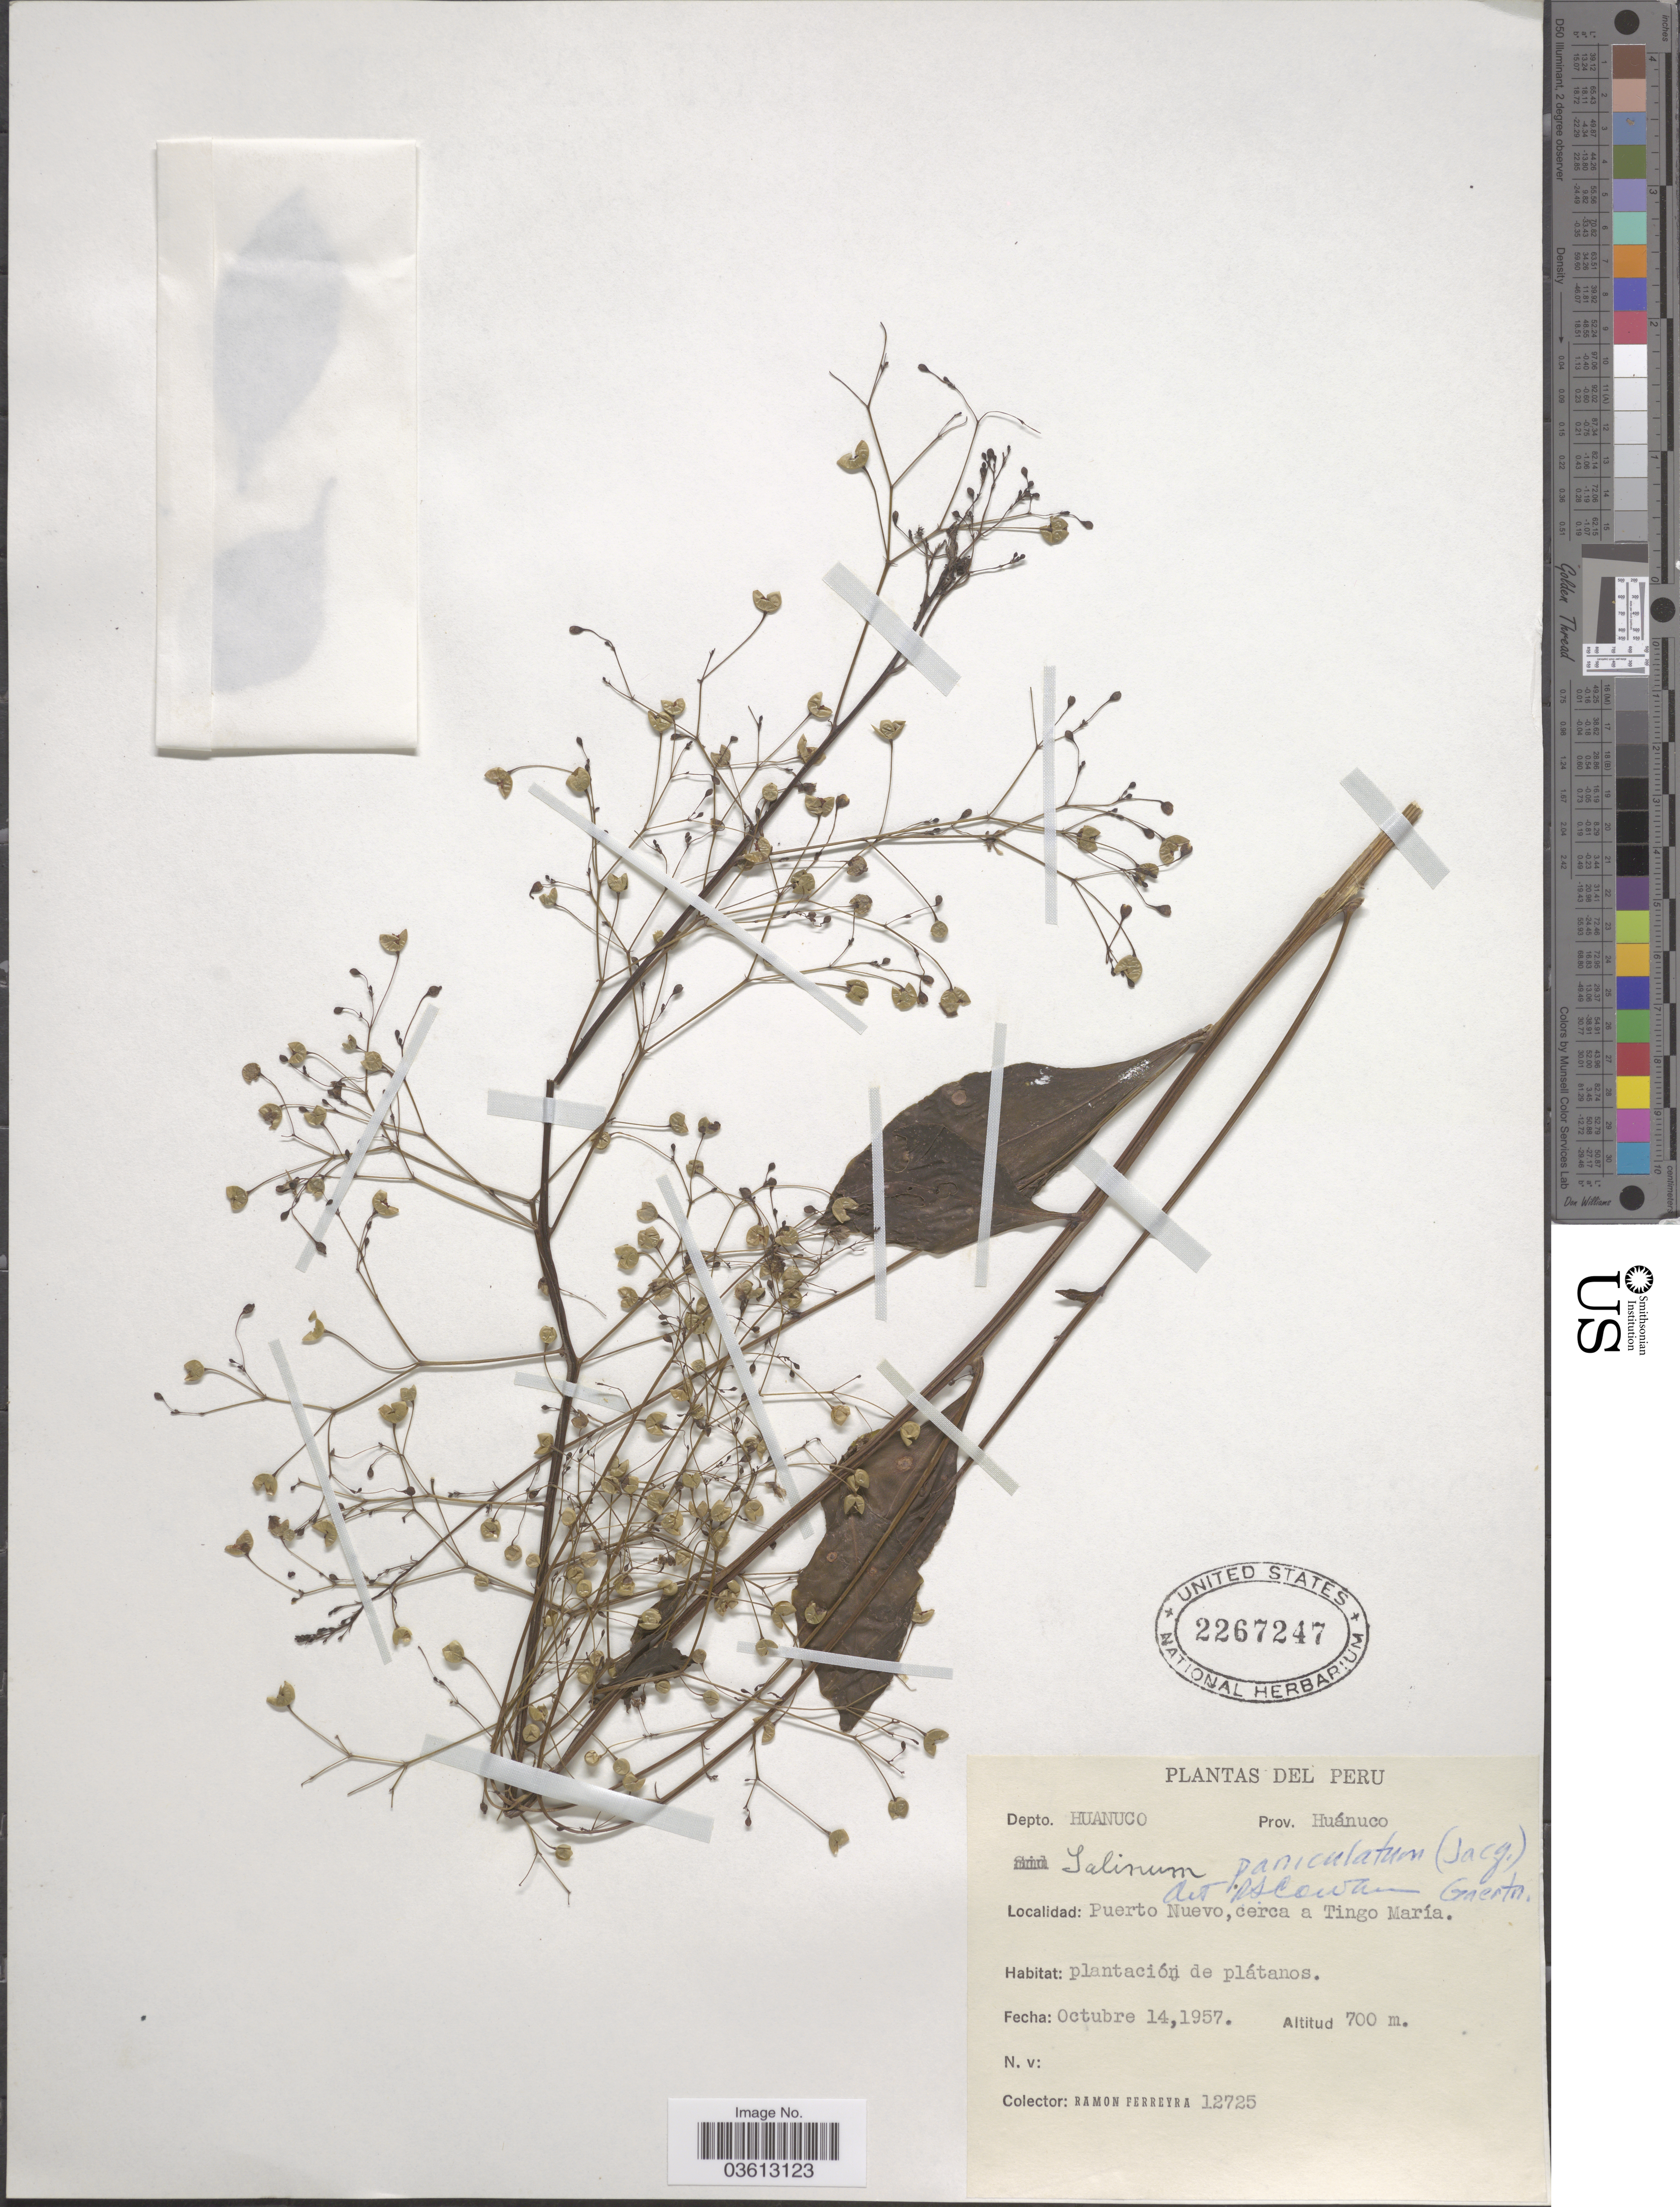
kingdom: Plantae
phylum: Tracheophyta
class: Magnoliopsida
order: Caryophyllales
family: Talinaceae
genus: Talinum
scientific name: Talinum paniculatum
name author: (Jacq.) Gaertn.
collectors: R. A. Ferreyra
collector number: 12725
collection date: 1957-10-14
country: Peru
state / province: Huánuco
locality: Depto. Huanuco. Puerto Nuevo, cerca a Tingo María.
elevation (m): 700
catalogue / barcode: US 2267247